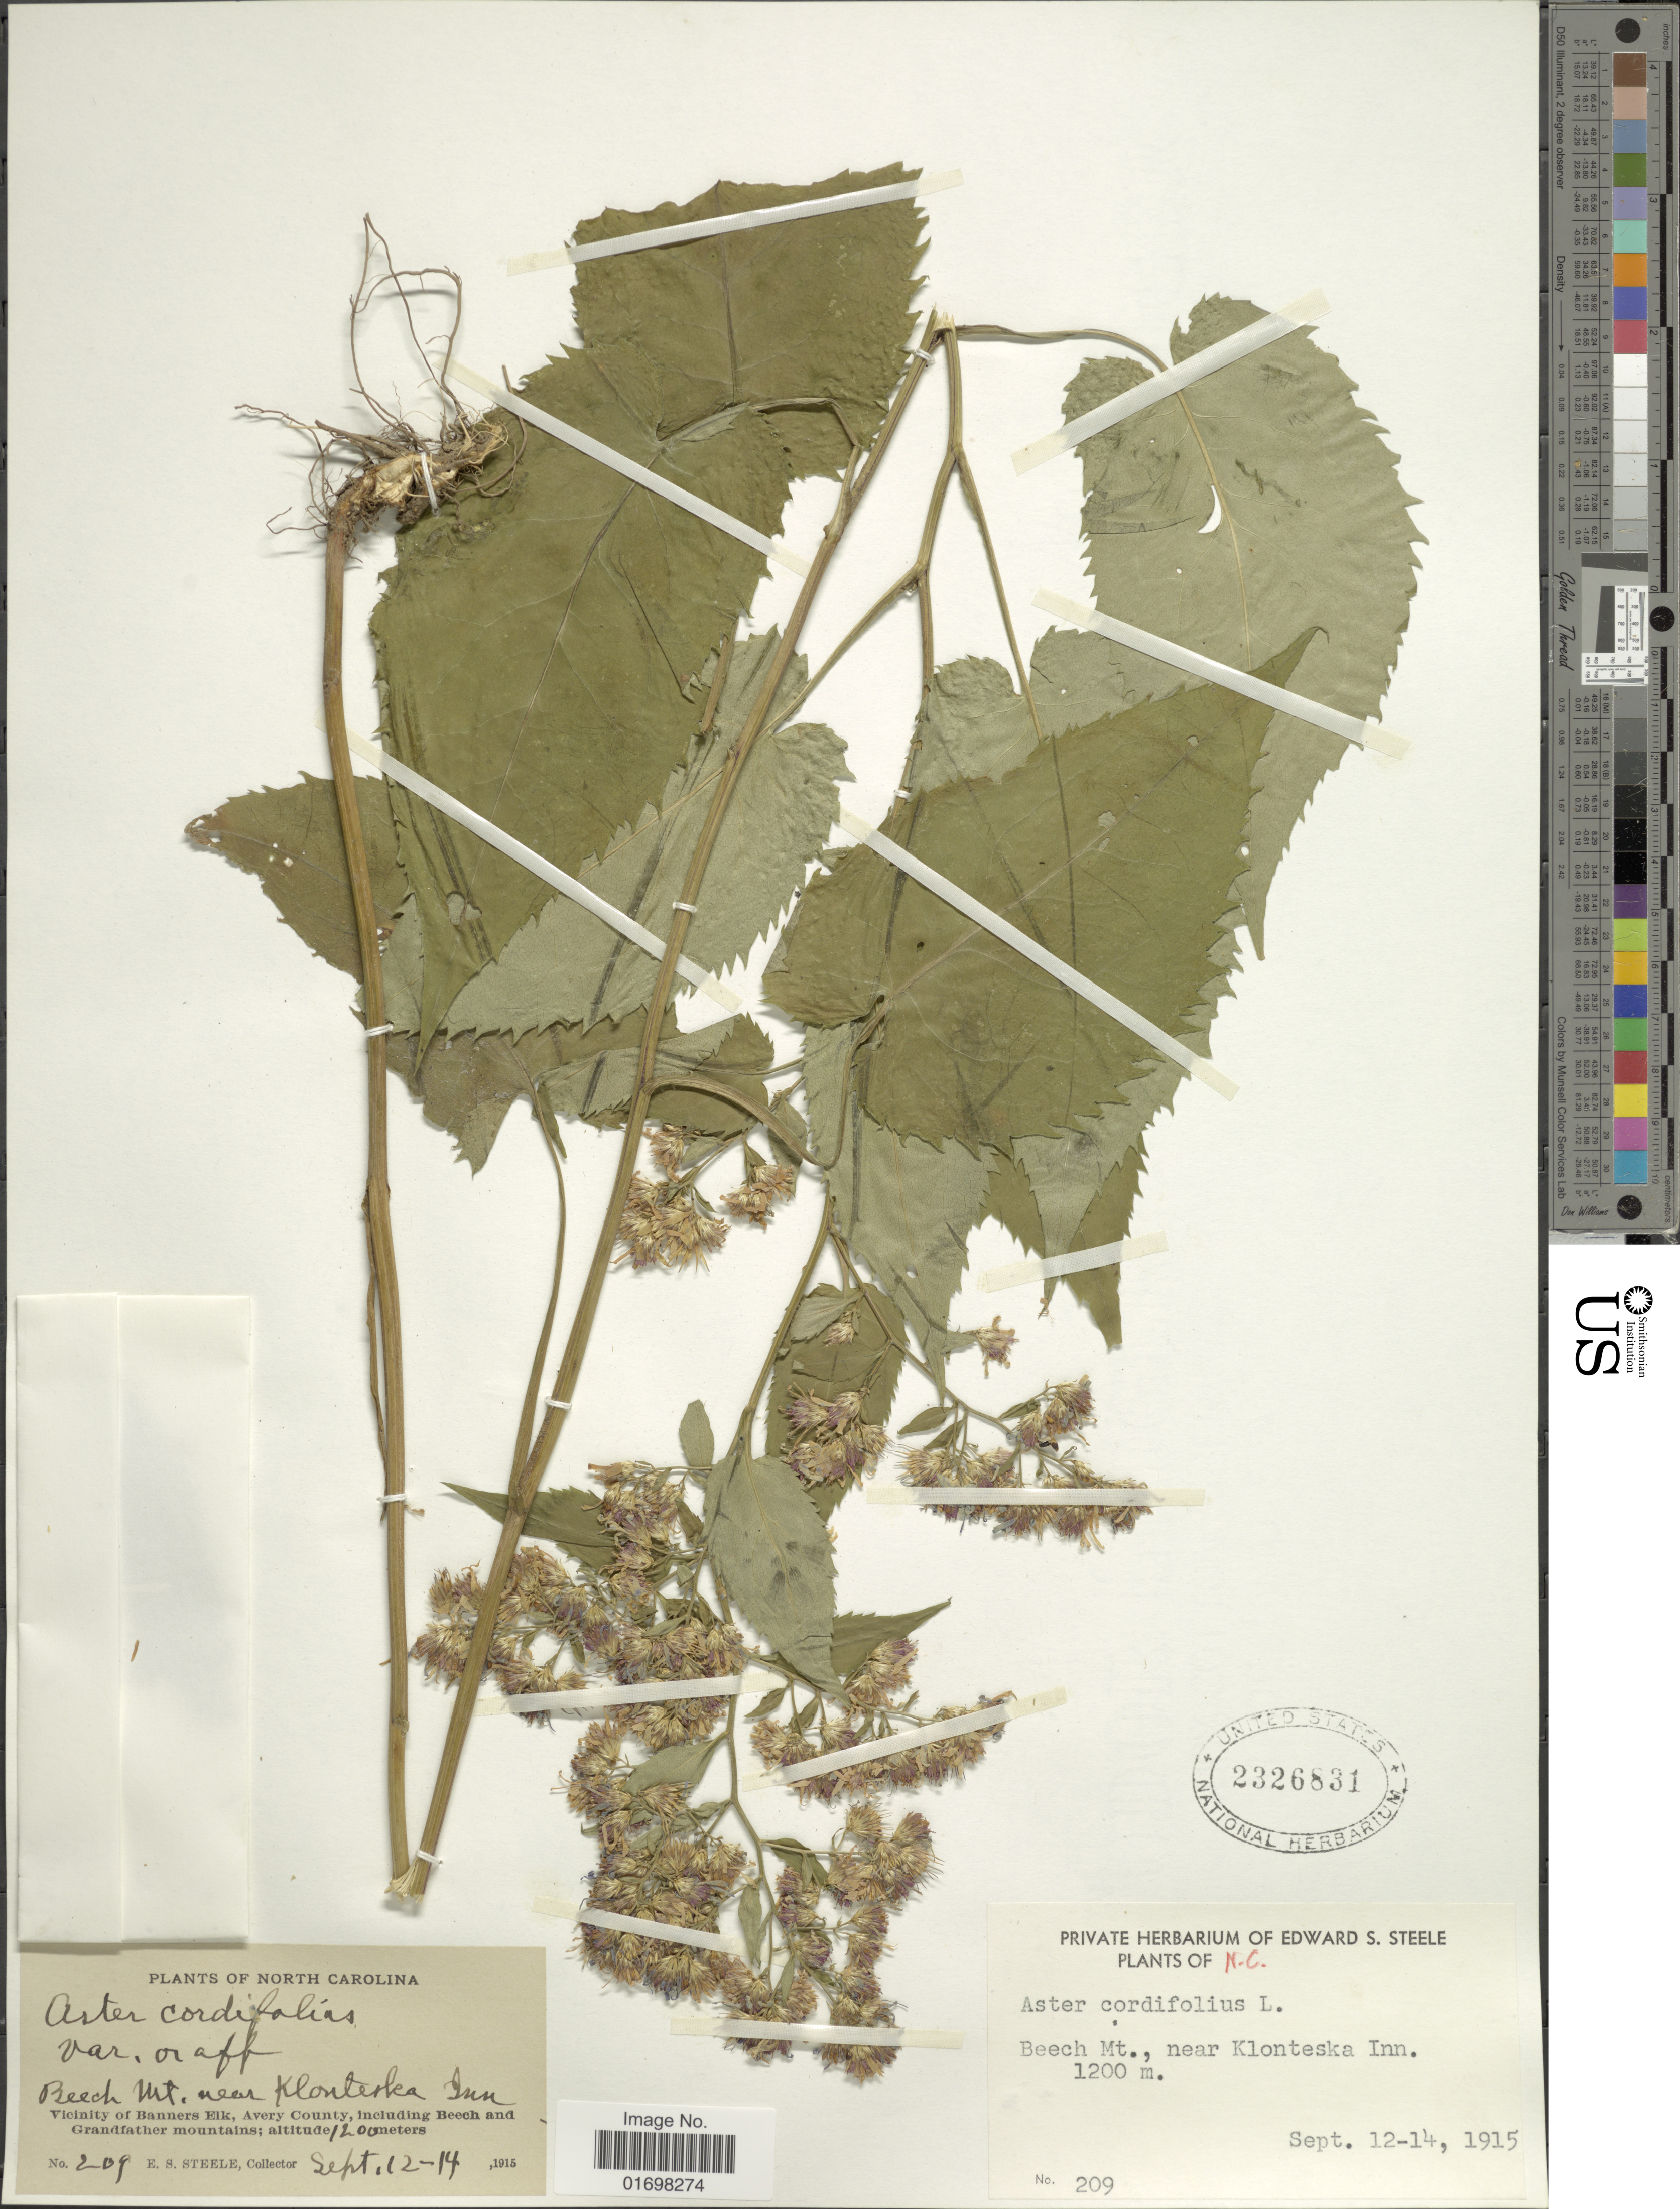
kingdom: Plantae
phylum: Tracheophyta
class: Magnoliopsida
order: Asterales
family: Asteraceae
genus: Symphyotrichum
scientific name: Symphyotrichum cordifolium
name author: (L.) G.L. Nesom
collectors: E. Steele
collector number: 209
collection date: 1915-09-12/1915-09-14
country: United States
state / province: North Carolina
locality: North Carolina. Beech Mt. near Klonteska Inn. Vicinity of Banners Elk, Avery County, including Beech and Grandfather mountains.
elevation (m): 1200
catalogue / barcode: US 2326831